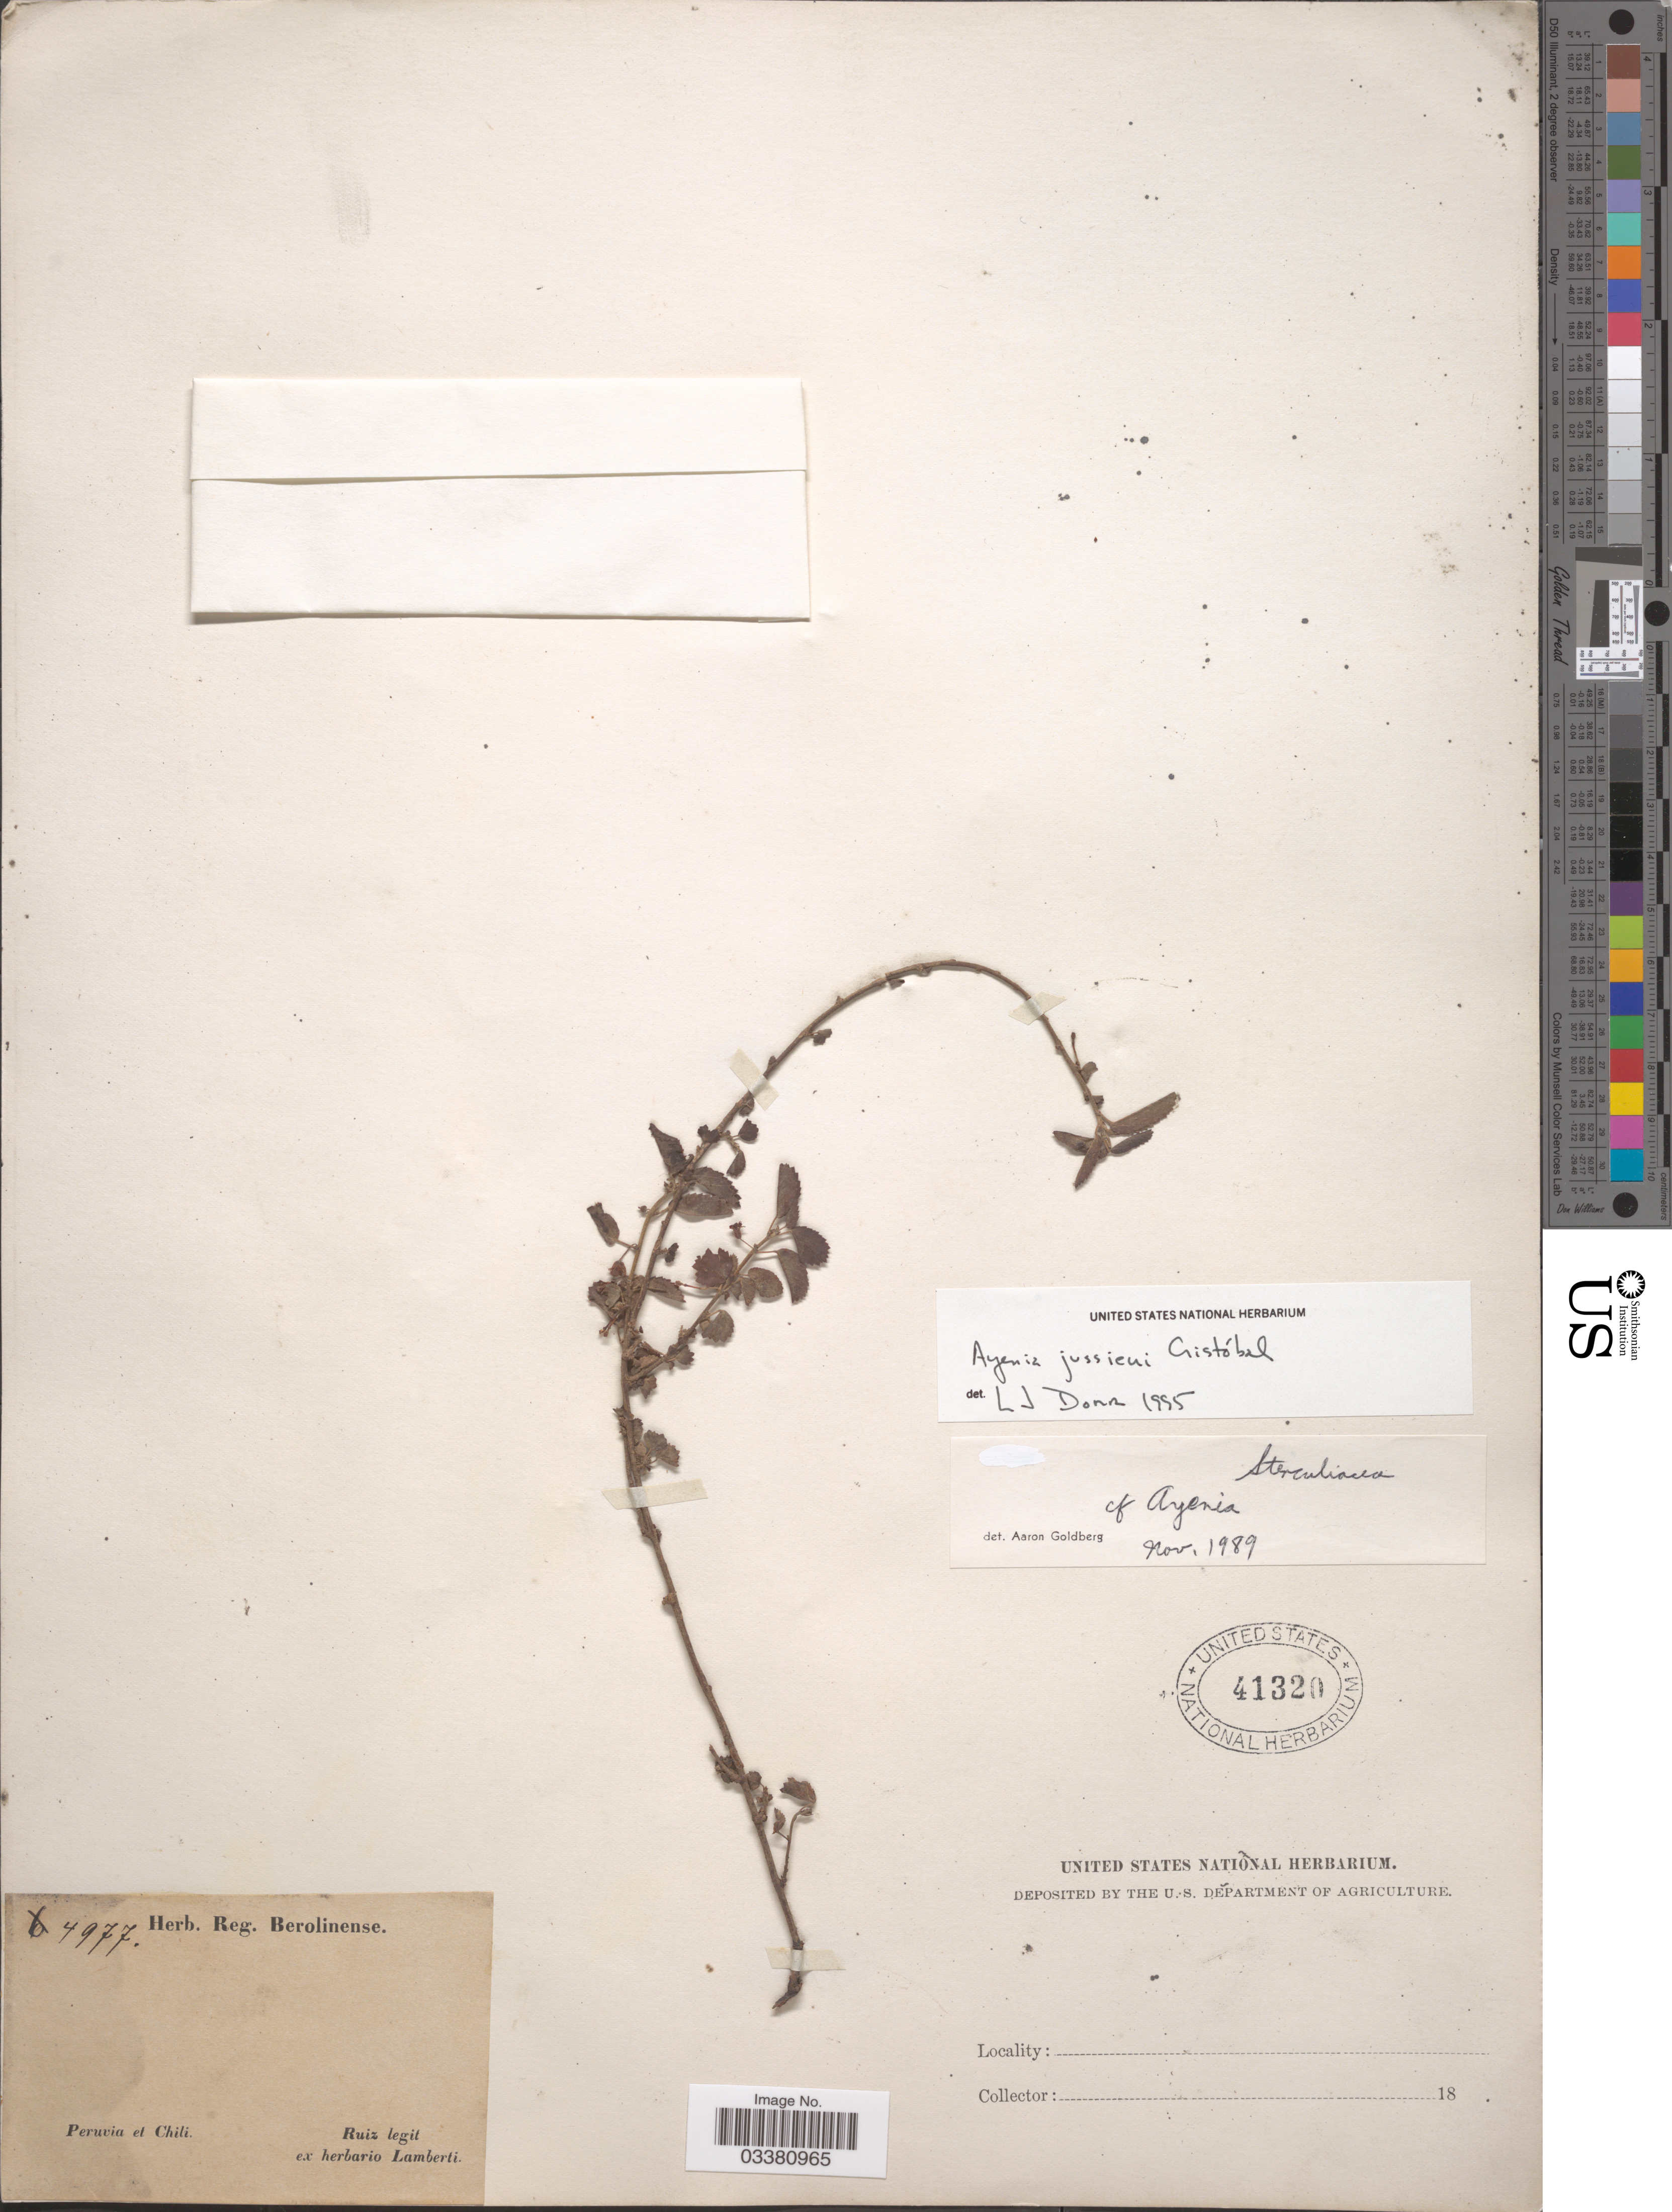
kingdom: Plantae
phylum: Tracheophyta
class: Magnoliopsida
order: Malvales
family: Malvaceae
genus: Ayenia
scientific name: Ayenia jussieui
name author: Cristóbal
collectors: Ruiz, --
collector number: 4977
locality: Peruvia et Chili.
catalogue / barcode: US 41320